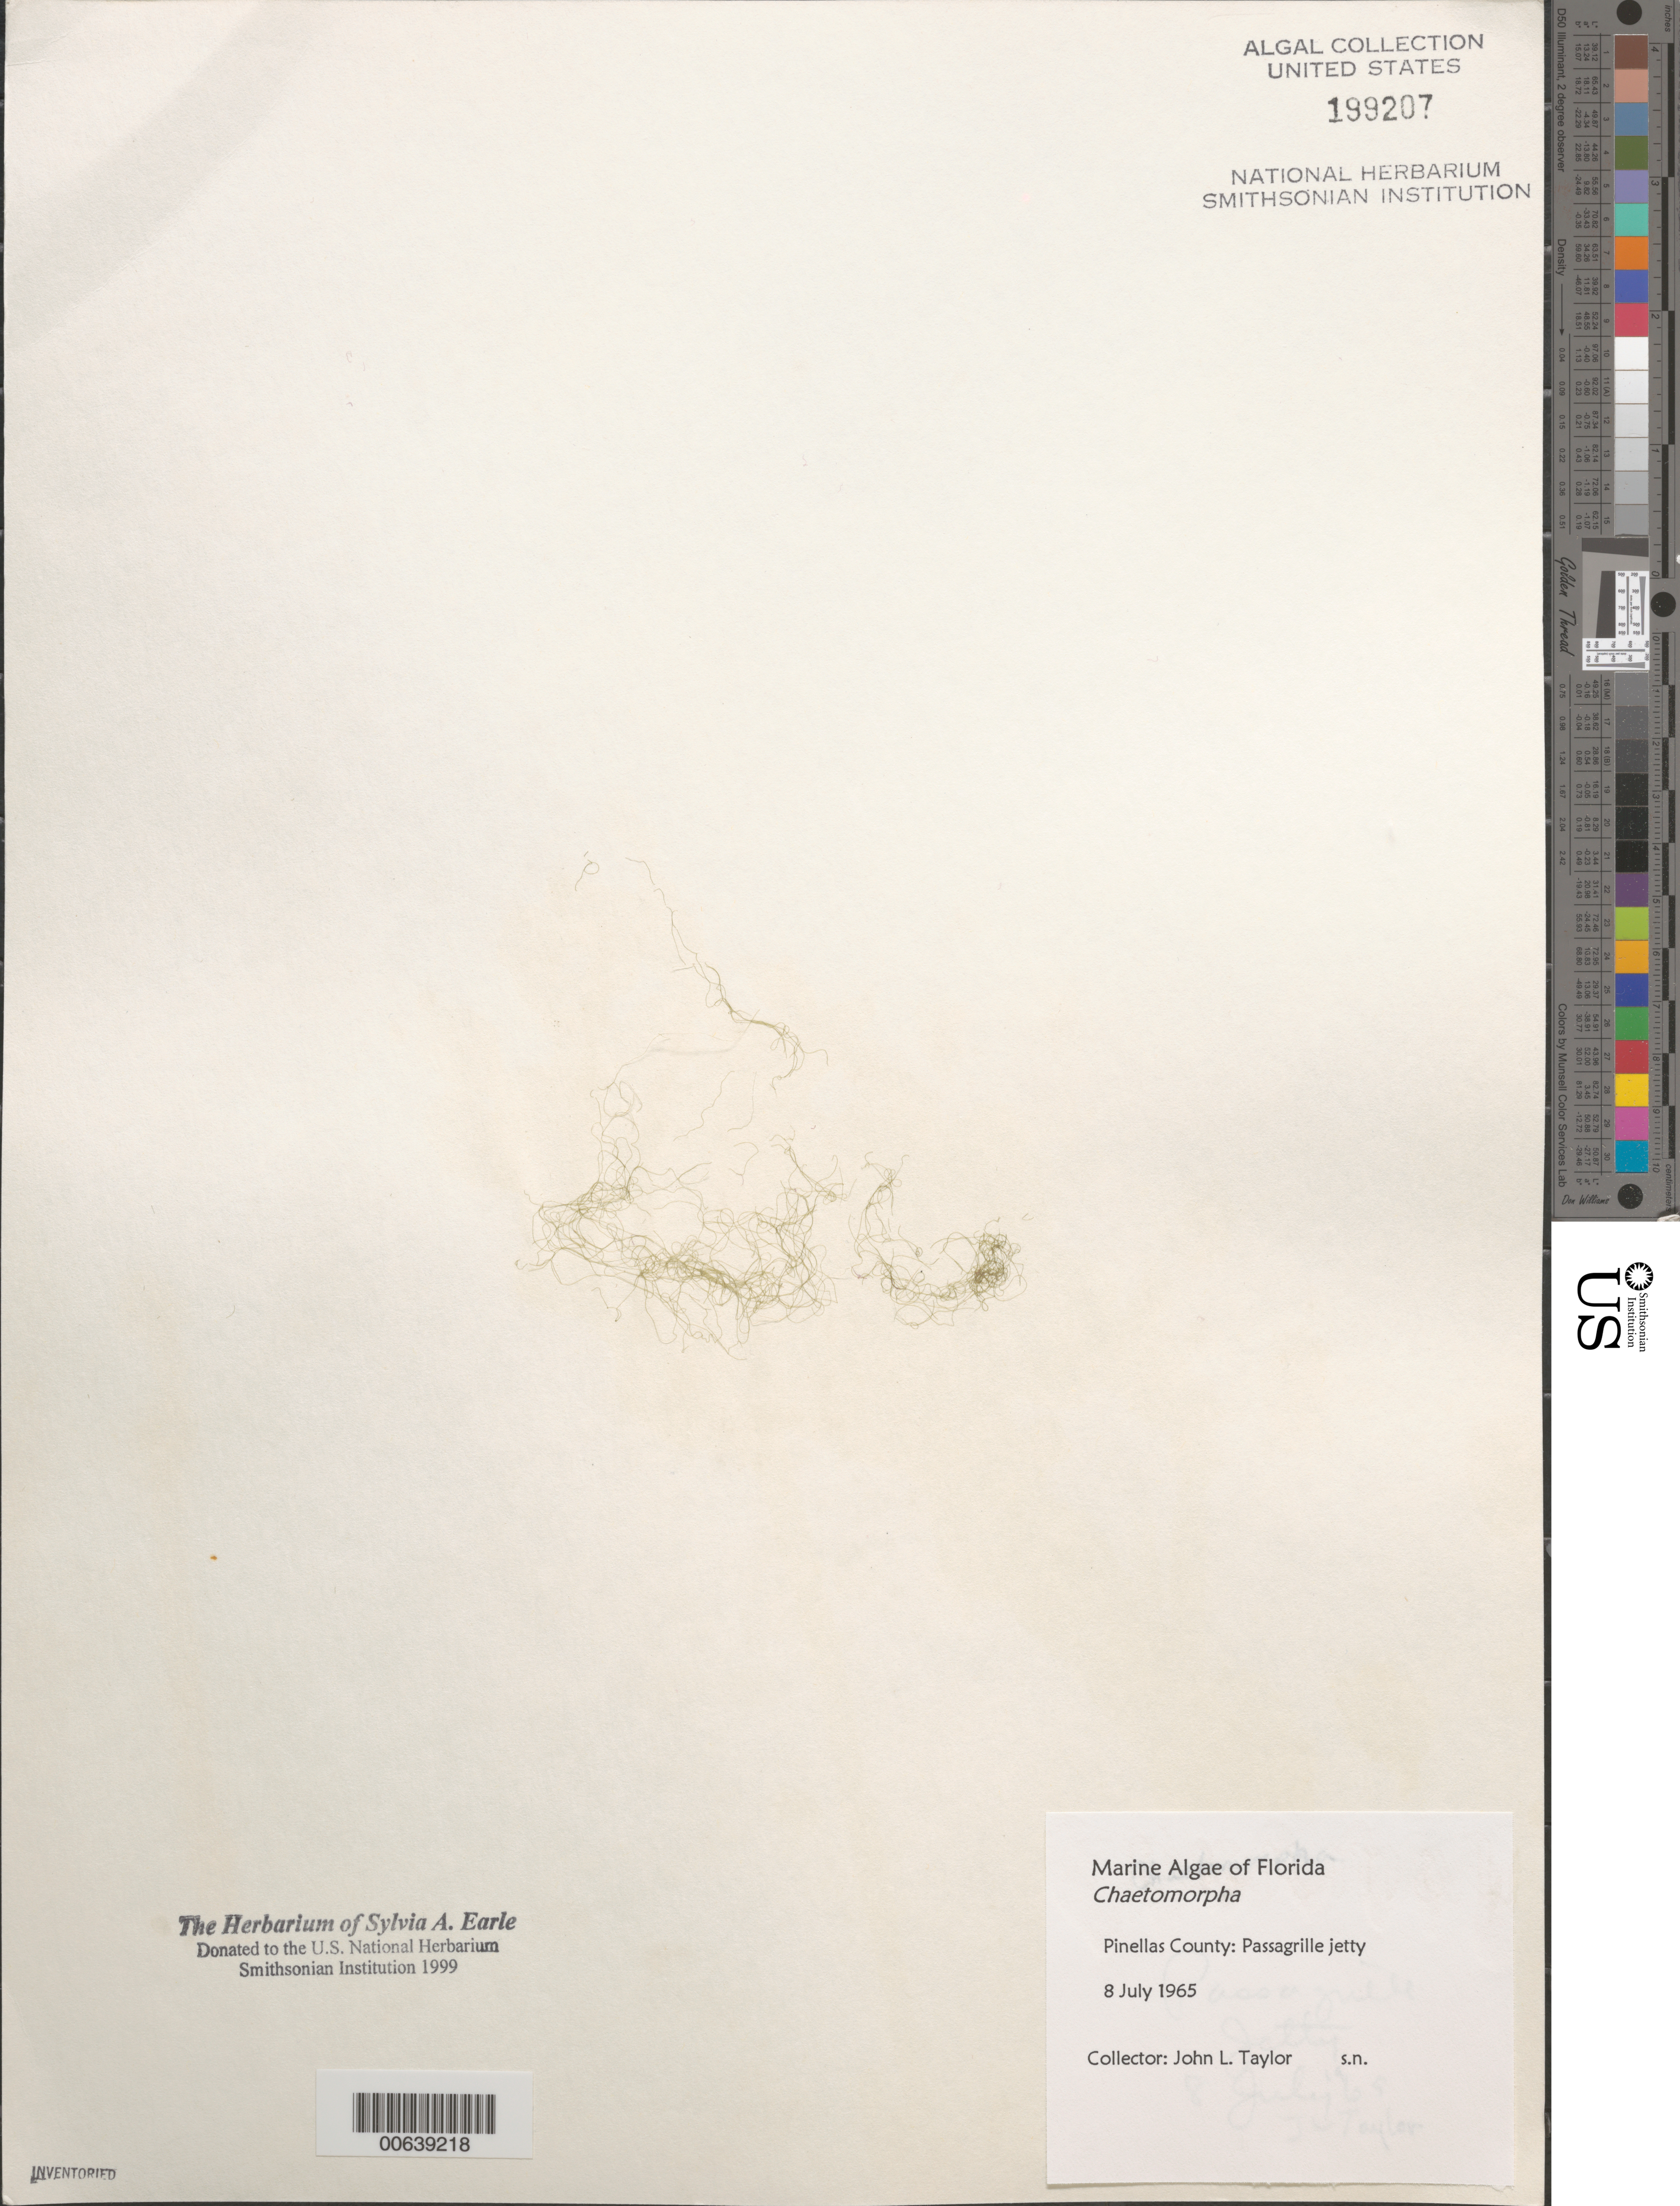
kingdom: Plantae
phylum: Chlorophyta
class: Ulvophyceae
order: Cladophorales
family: Cladophoraceae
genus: Chaetomorpha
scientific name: Chaetomorpha sp.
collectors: J. L. Taylor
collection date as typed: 08 Jul 1965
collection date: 1965-07-08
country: United States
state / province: Florida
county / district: Pinellas County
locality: Pass-a-Grille jetty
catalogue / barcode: US 199207